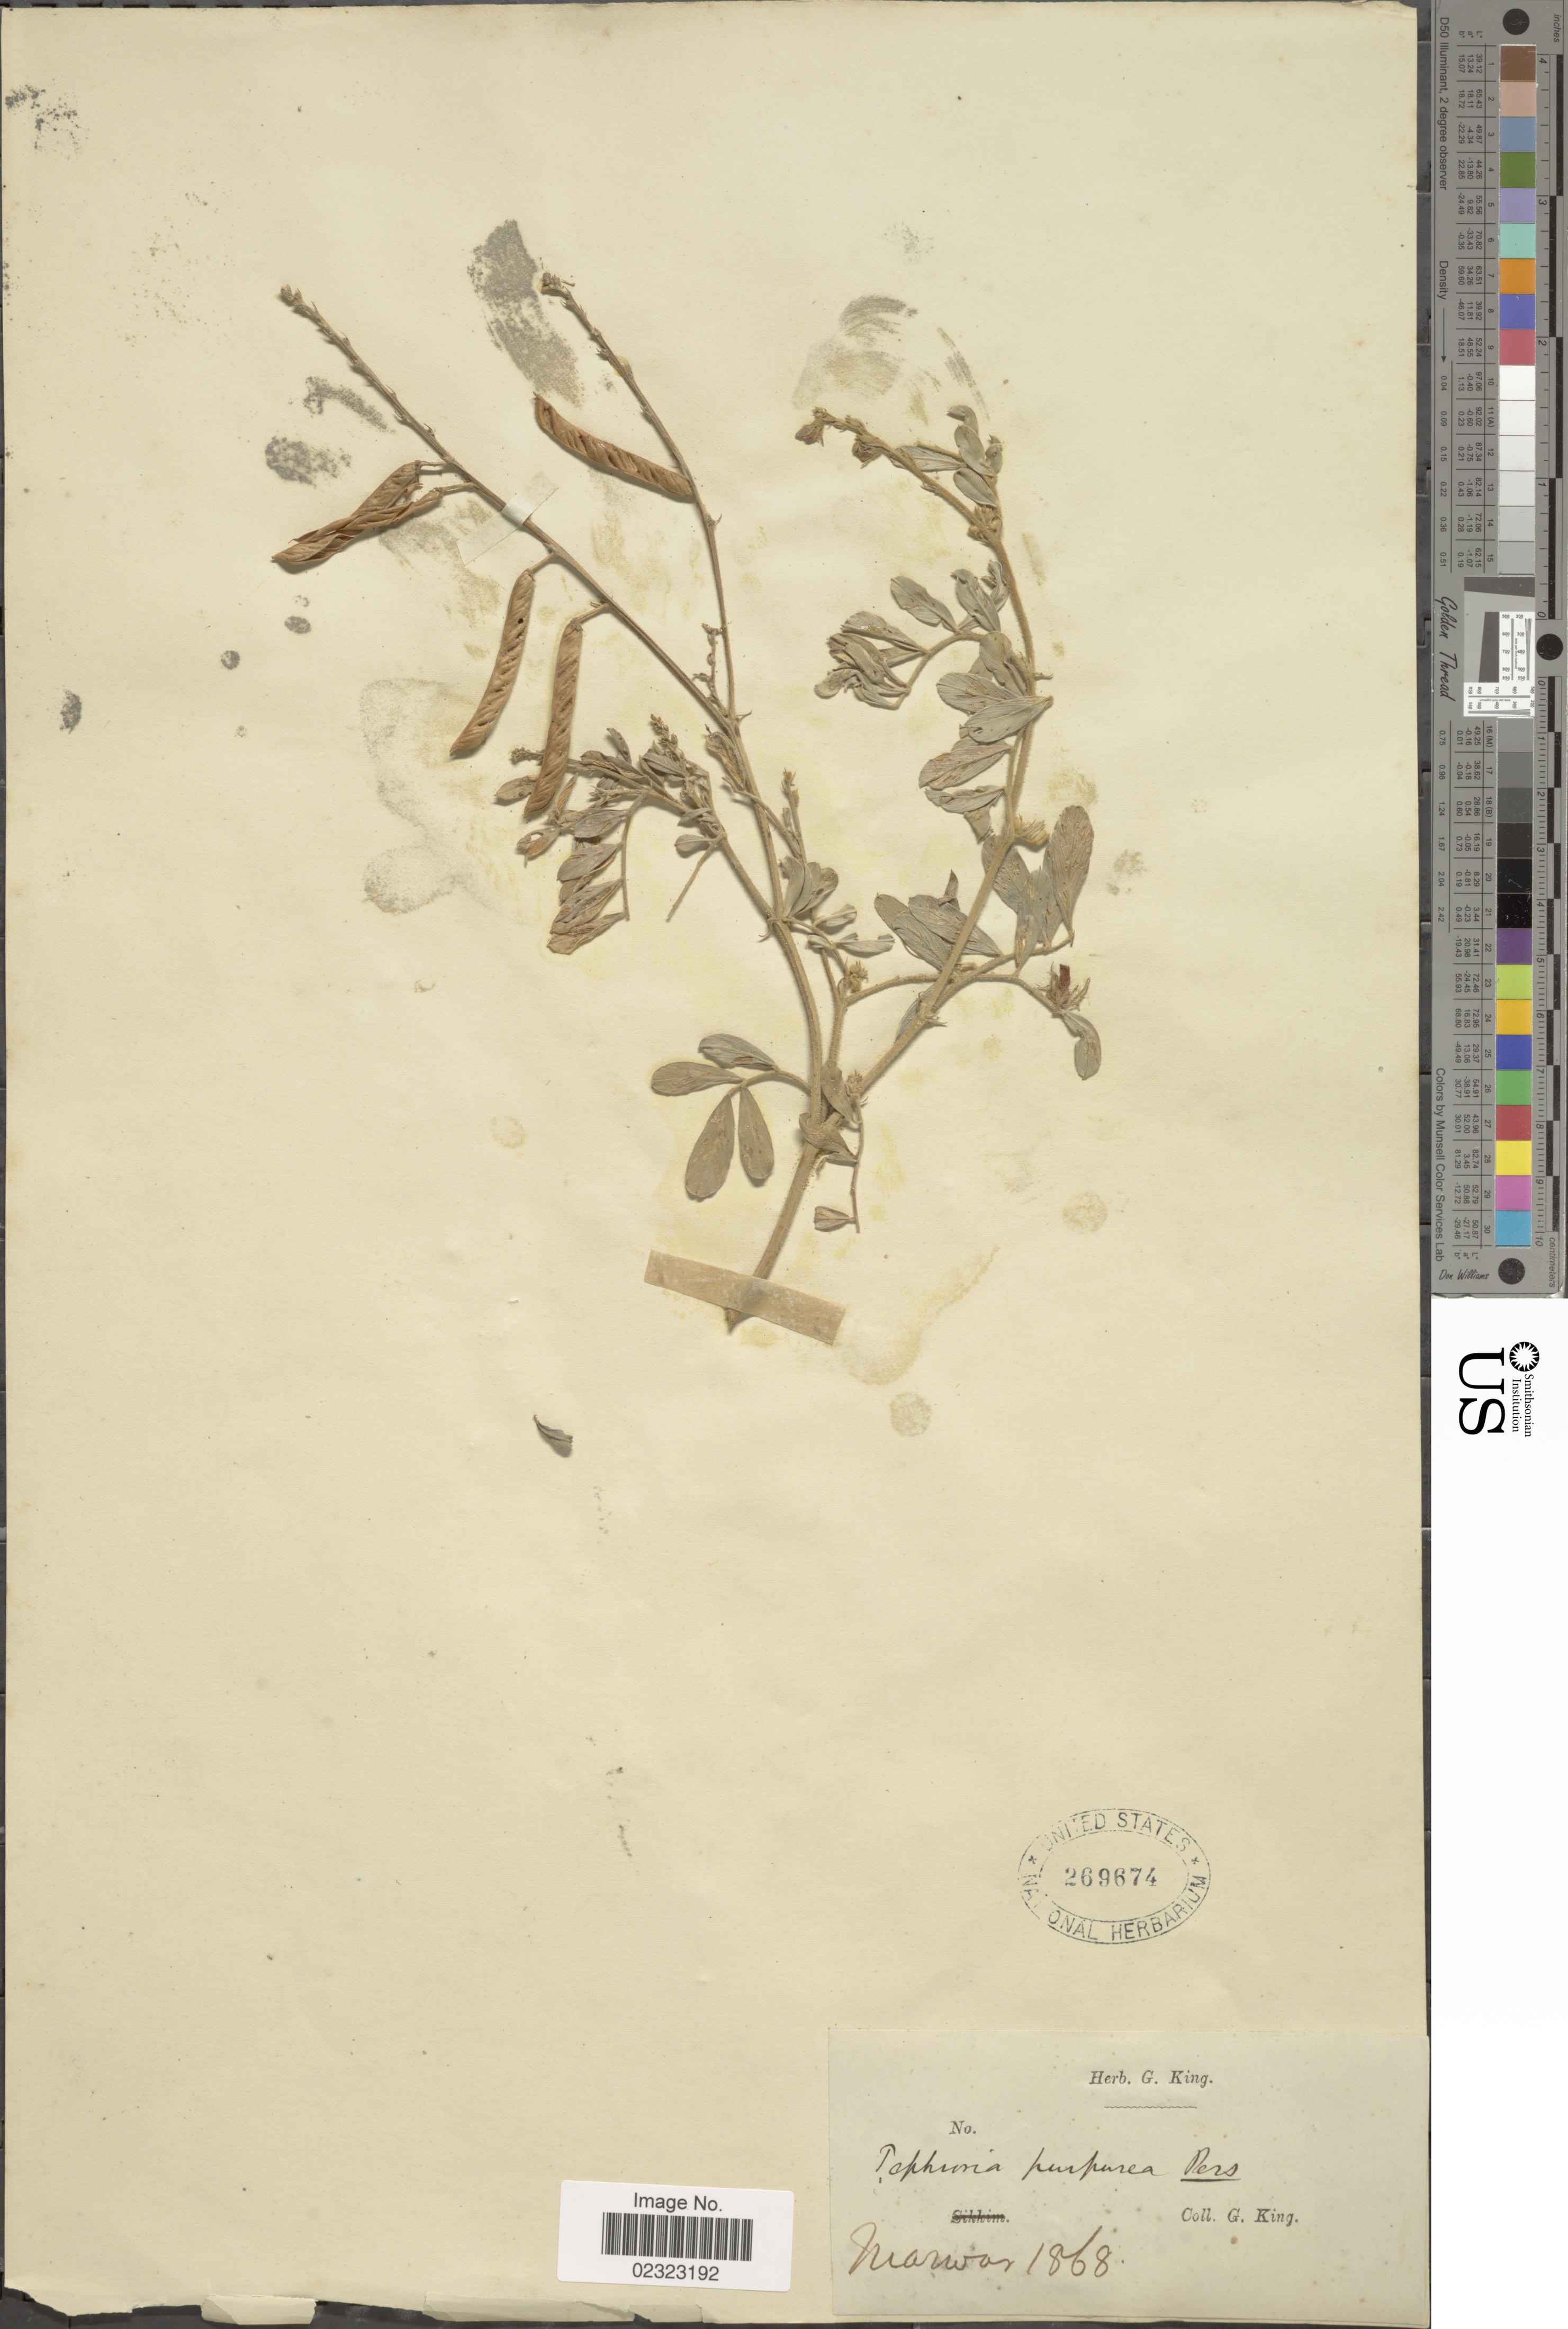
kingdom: Plantae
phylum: Tracheophyta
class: Magnoliopsida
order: Fabales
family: Fabaceae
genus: Tephrosia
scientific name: Tephrosia purpurea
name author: (L.) Pers.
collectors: G. King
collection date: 1868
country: India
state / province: Rajasthan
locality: Marwar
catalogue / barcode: US 269674